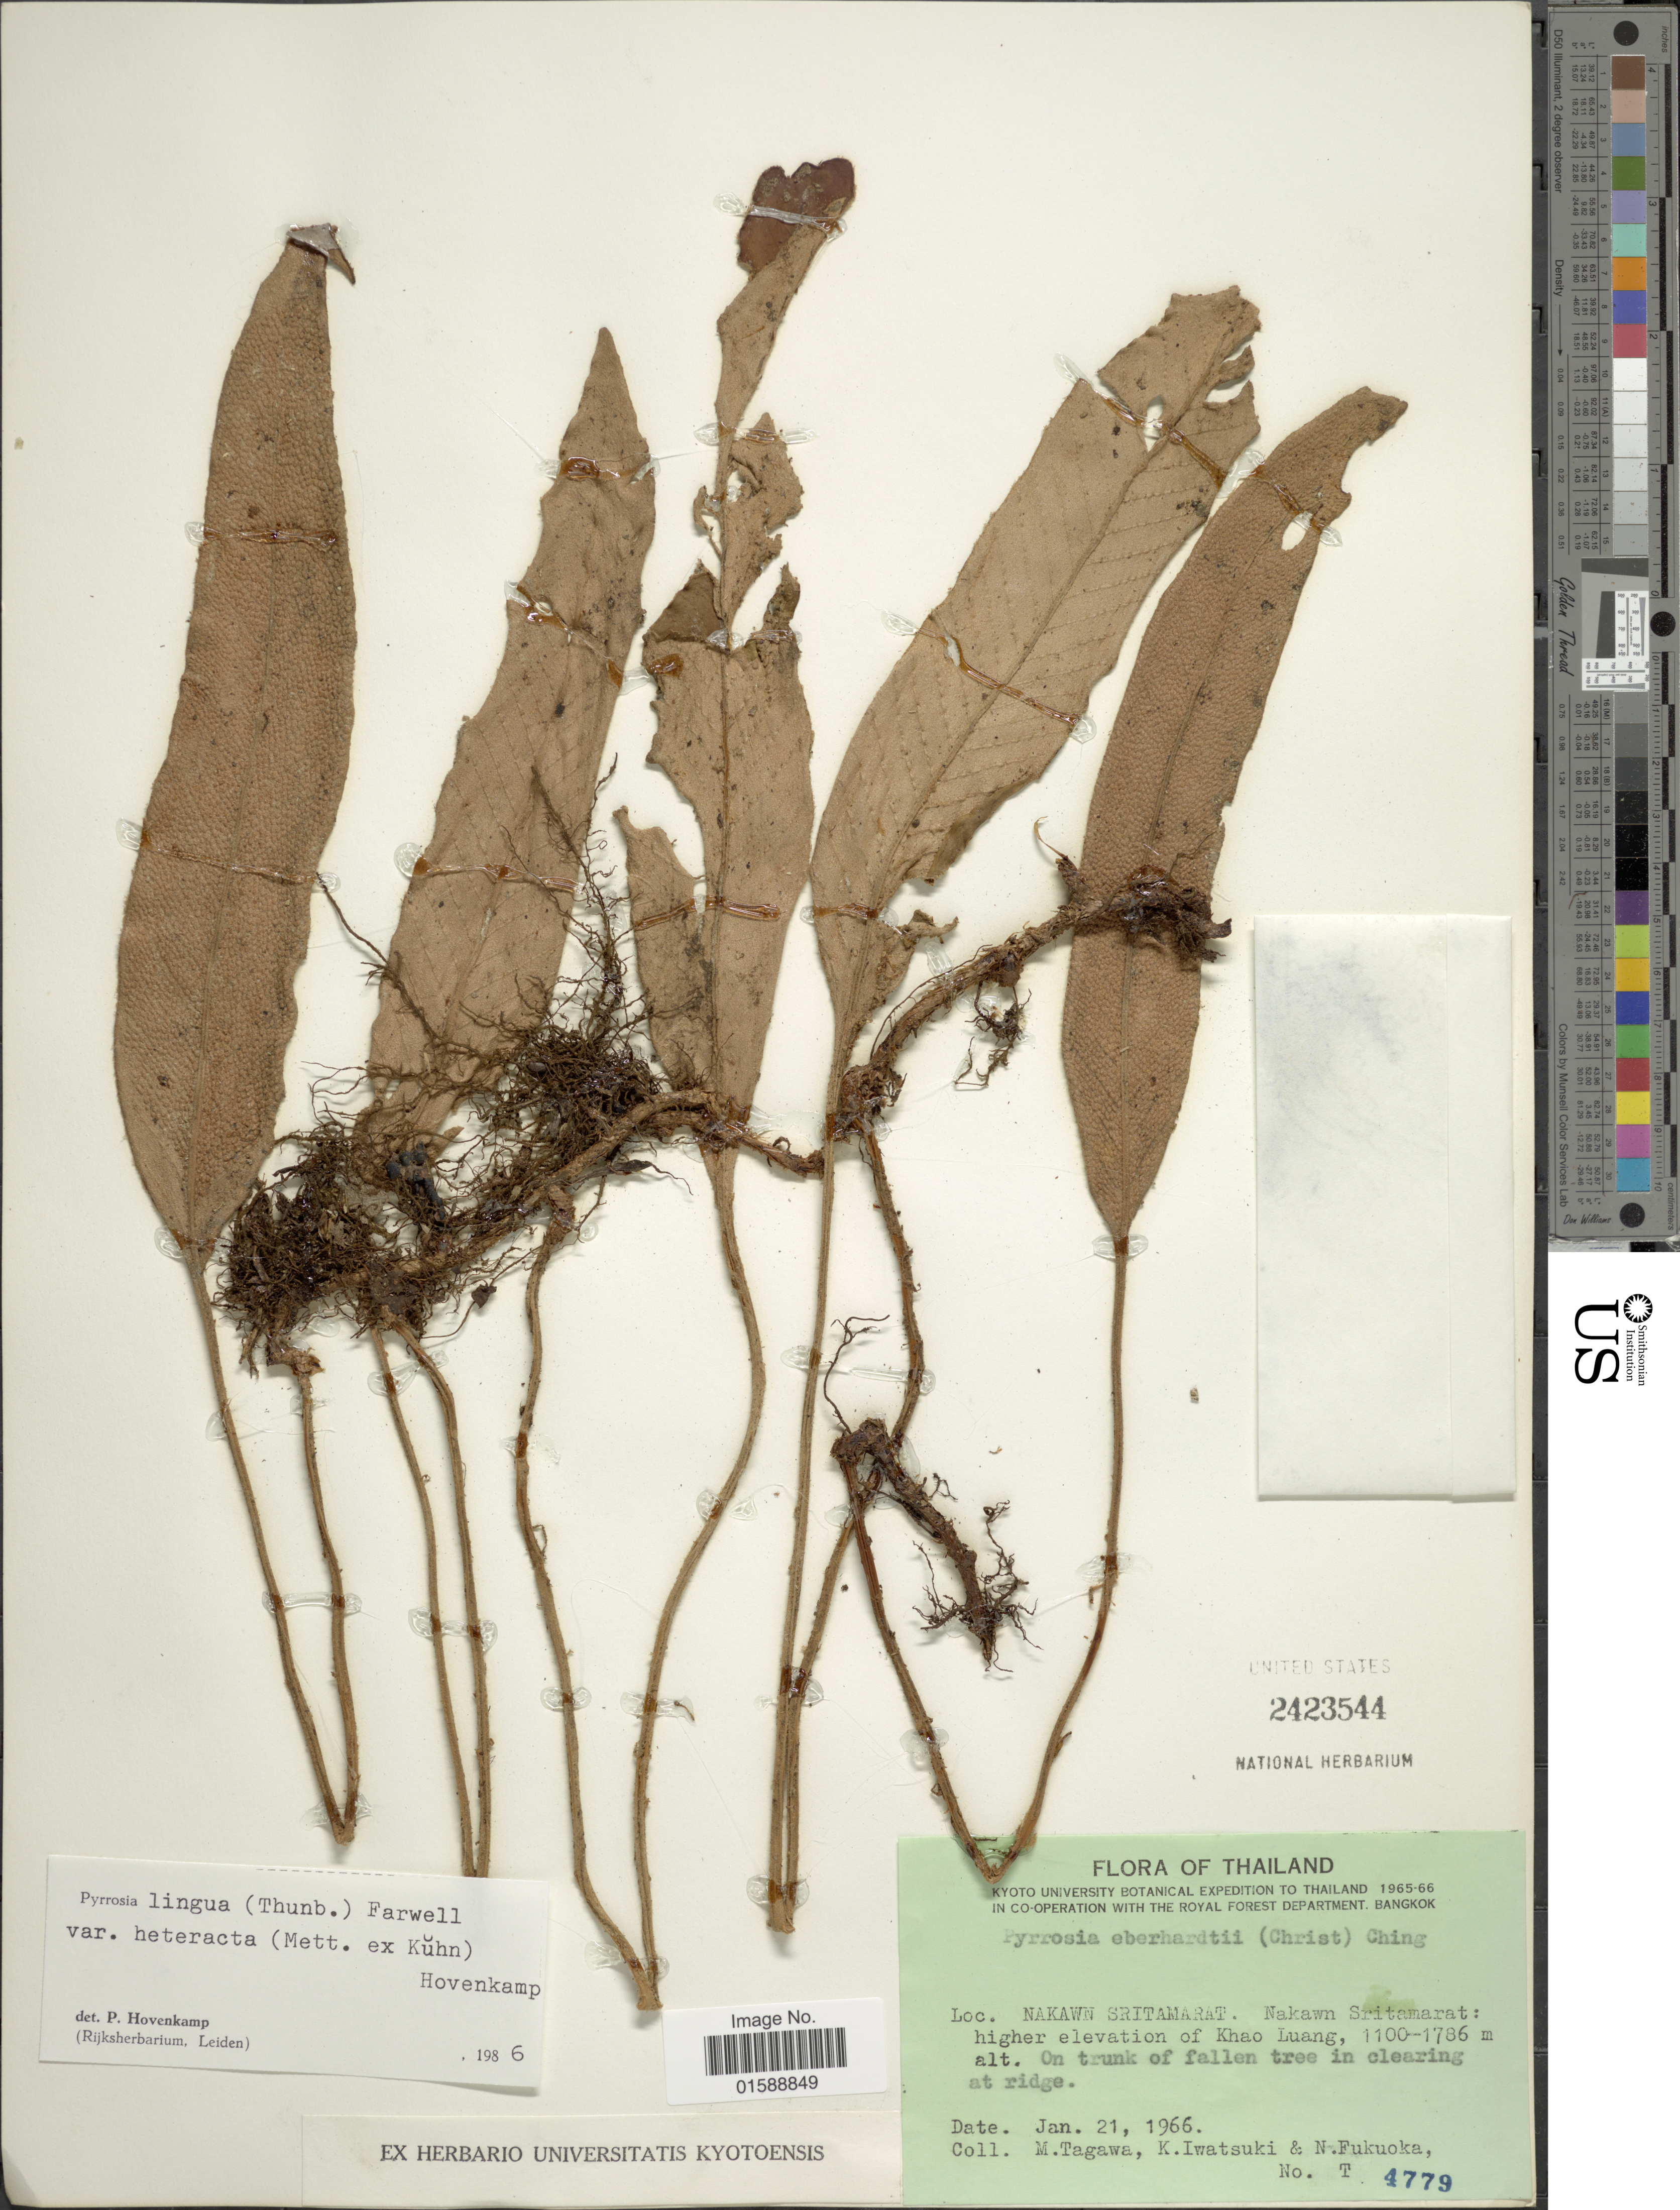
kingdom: Plantae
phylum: Tracheophyta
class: Polypodiopsida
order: Polypodiales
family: Polypodiaceae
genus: Pyrrosia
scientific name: Pyrrosia heteractis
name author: (Mett. ex Kuhn) Ching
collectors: M. Tagawa, K. Iwatsuki & N. Fukuoka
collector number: T4779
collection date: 1966-01-21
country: Thailand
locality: Nakawn Sritamarat. Nakawn Sritamarat: higher elevation of Khao Luang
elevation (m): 1100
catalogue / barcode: US 2423544